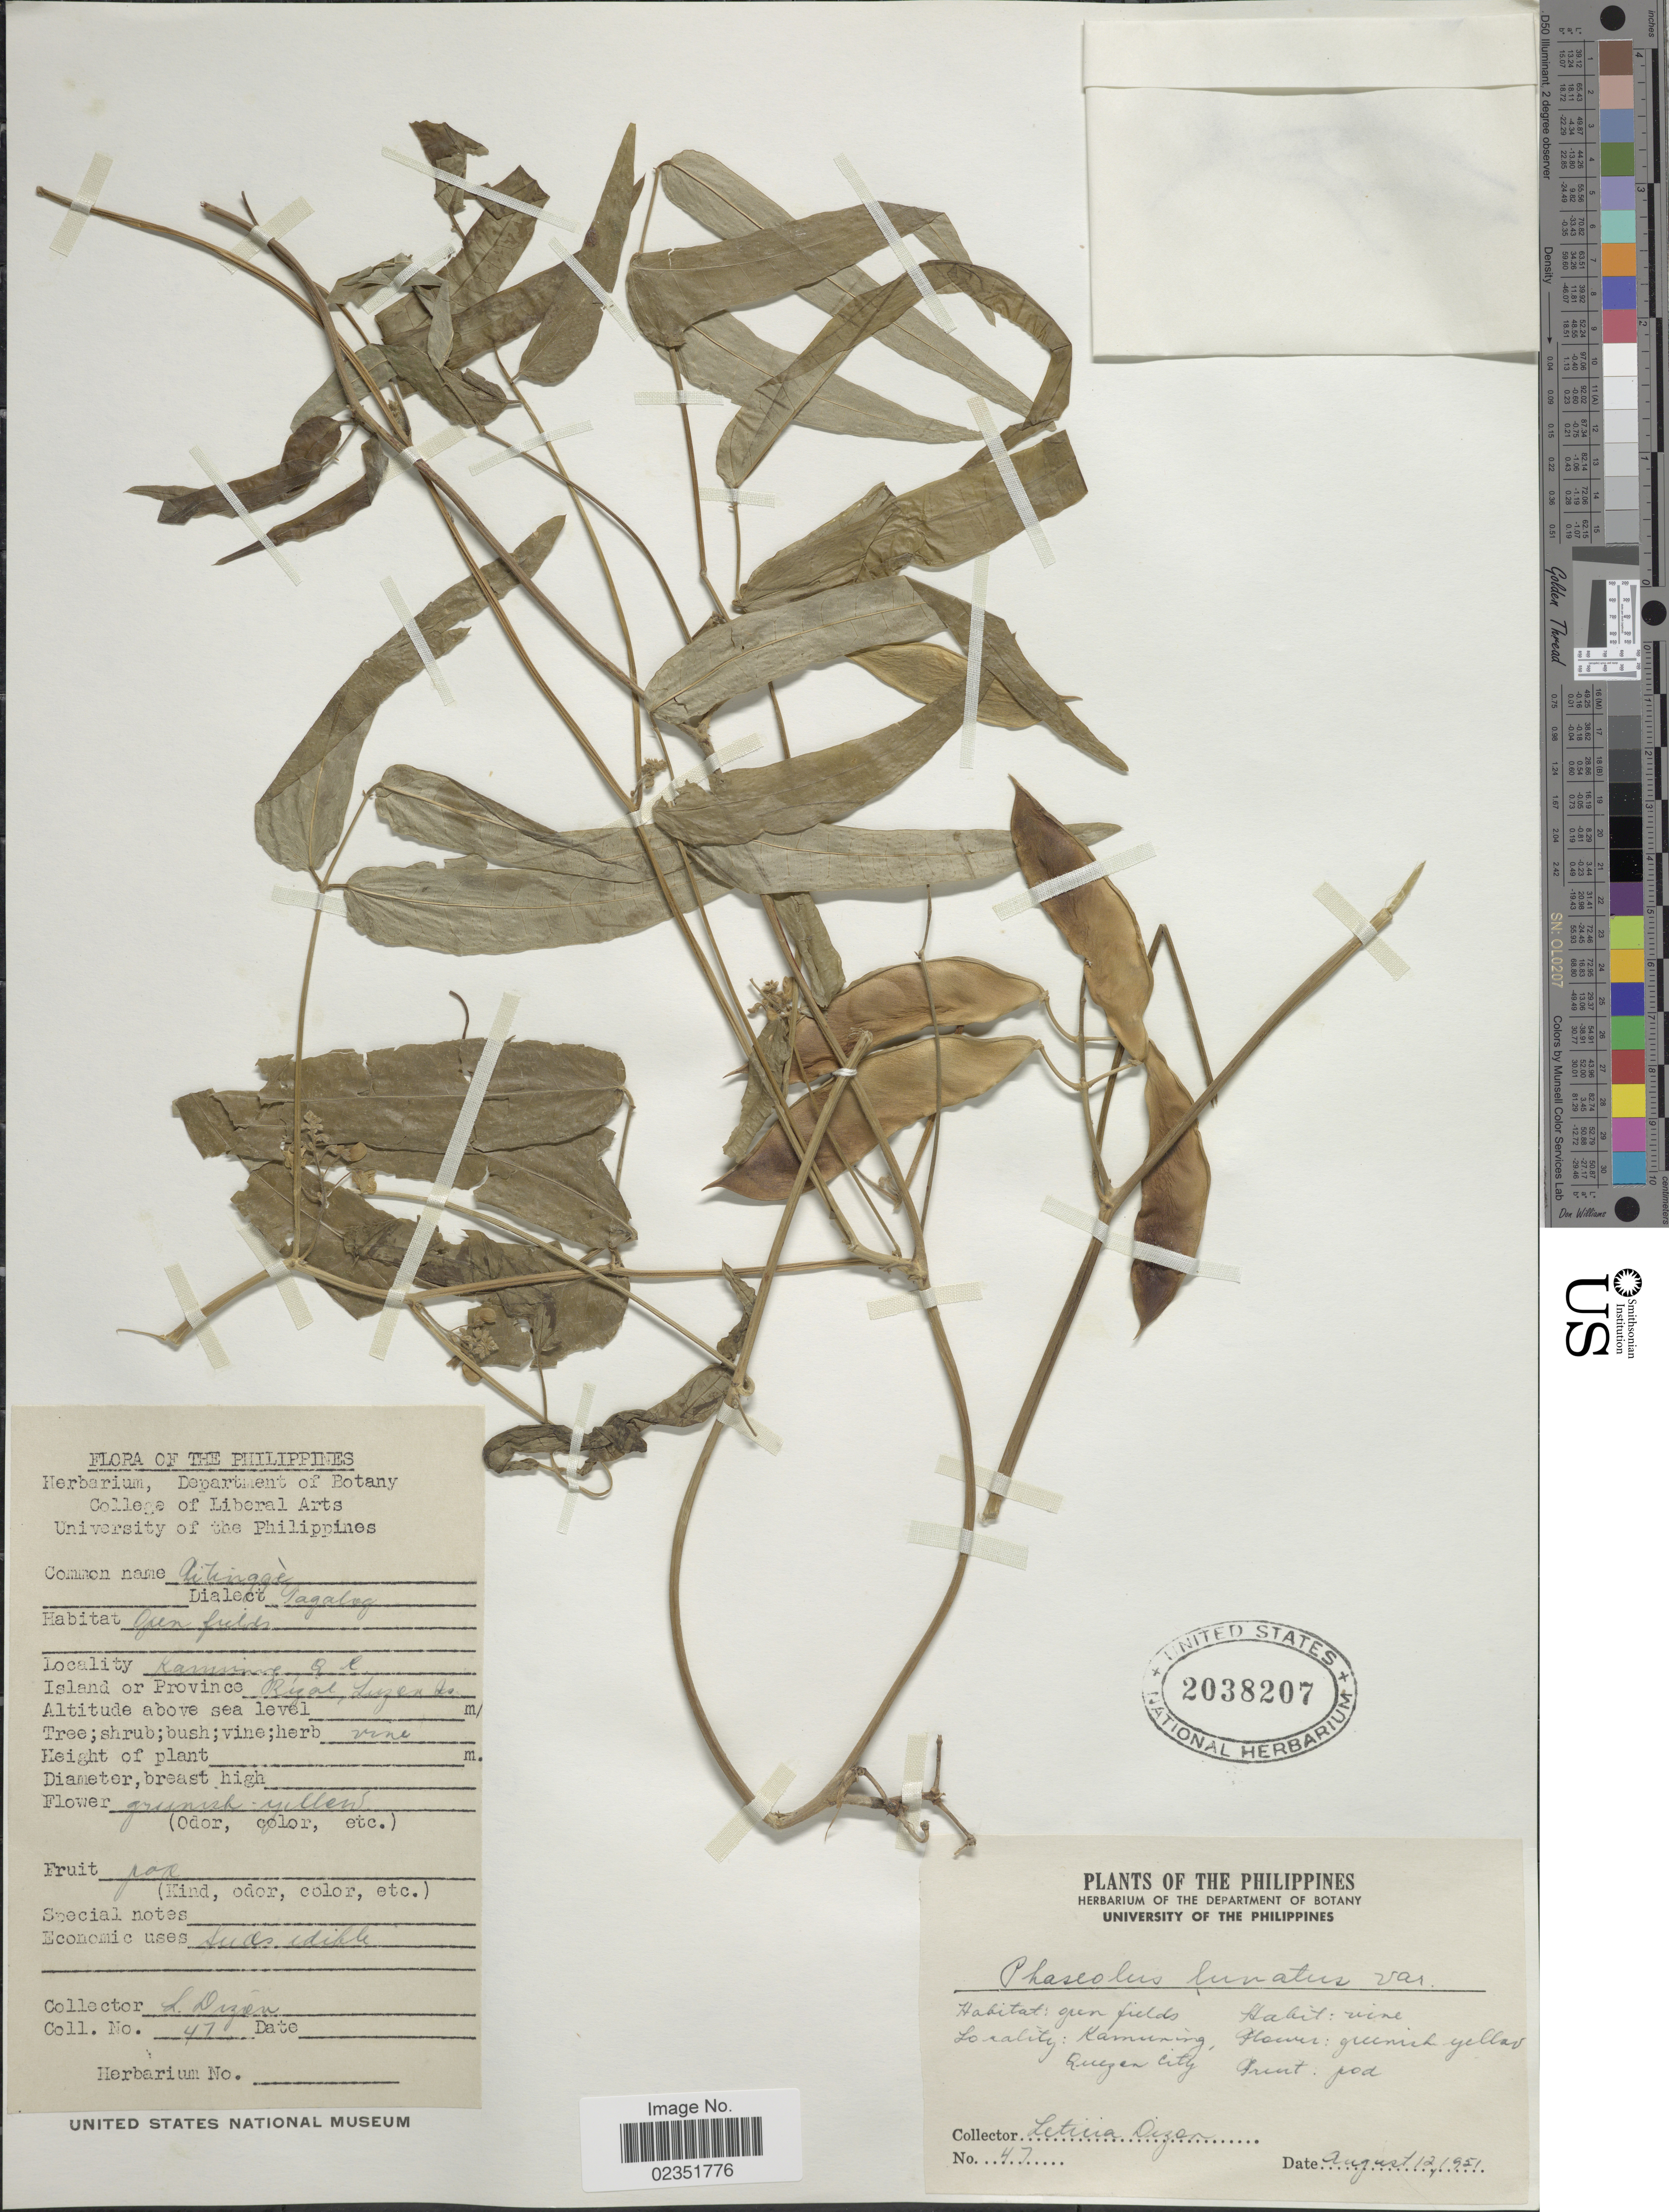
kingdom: Plantae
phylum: Tracheophyta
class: Magnoliopsida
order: Fabales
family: Fabaceae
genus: Phaseolus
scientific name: Phaseolus lunatus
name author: L.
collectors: L. Dizen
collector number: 47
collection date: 1951-08-12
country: Philippines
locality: Open fields, Kamuning, Q. I. Island or Province Rizal, Luzon Is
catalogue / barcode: US 2038207